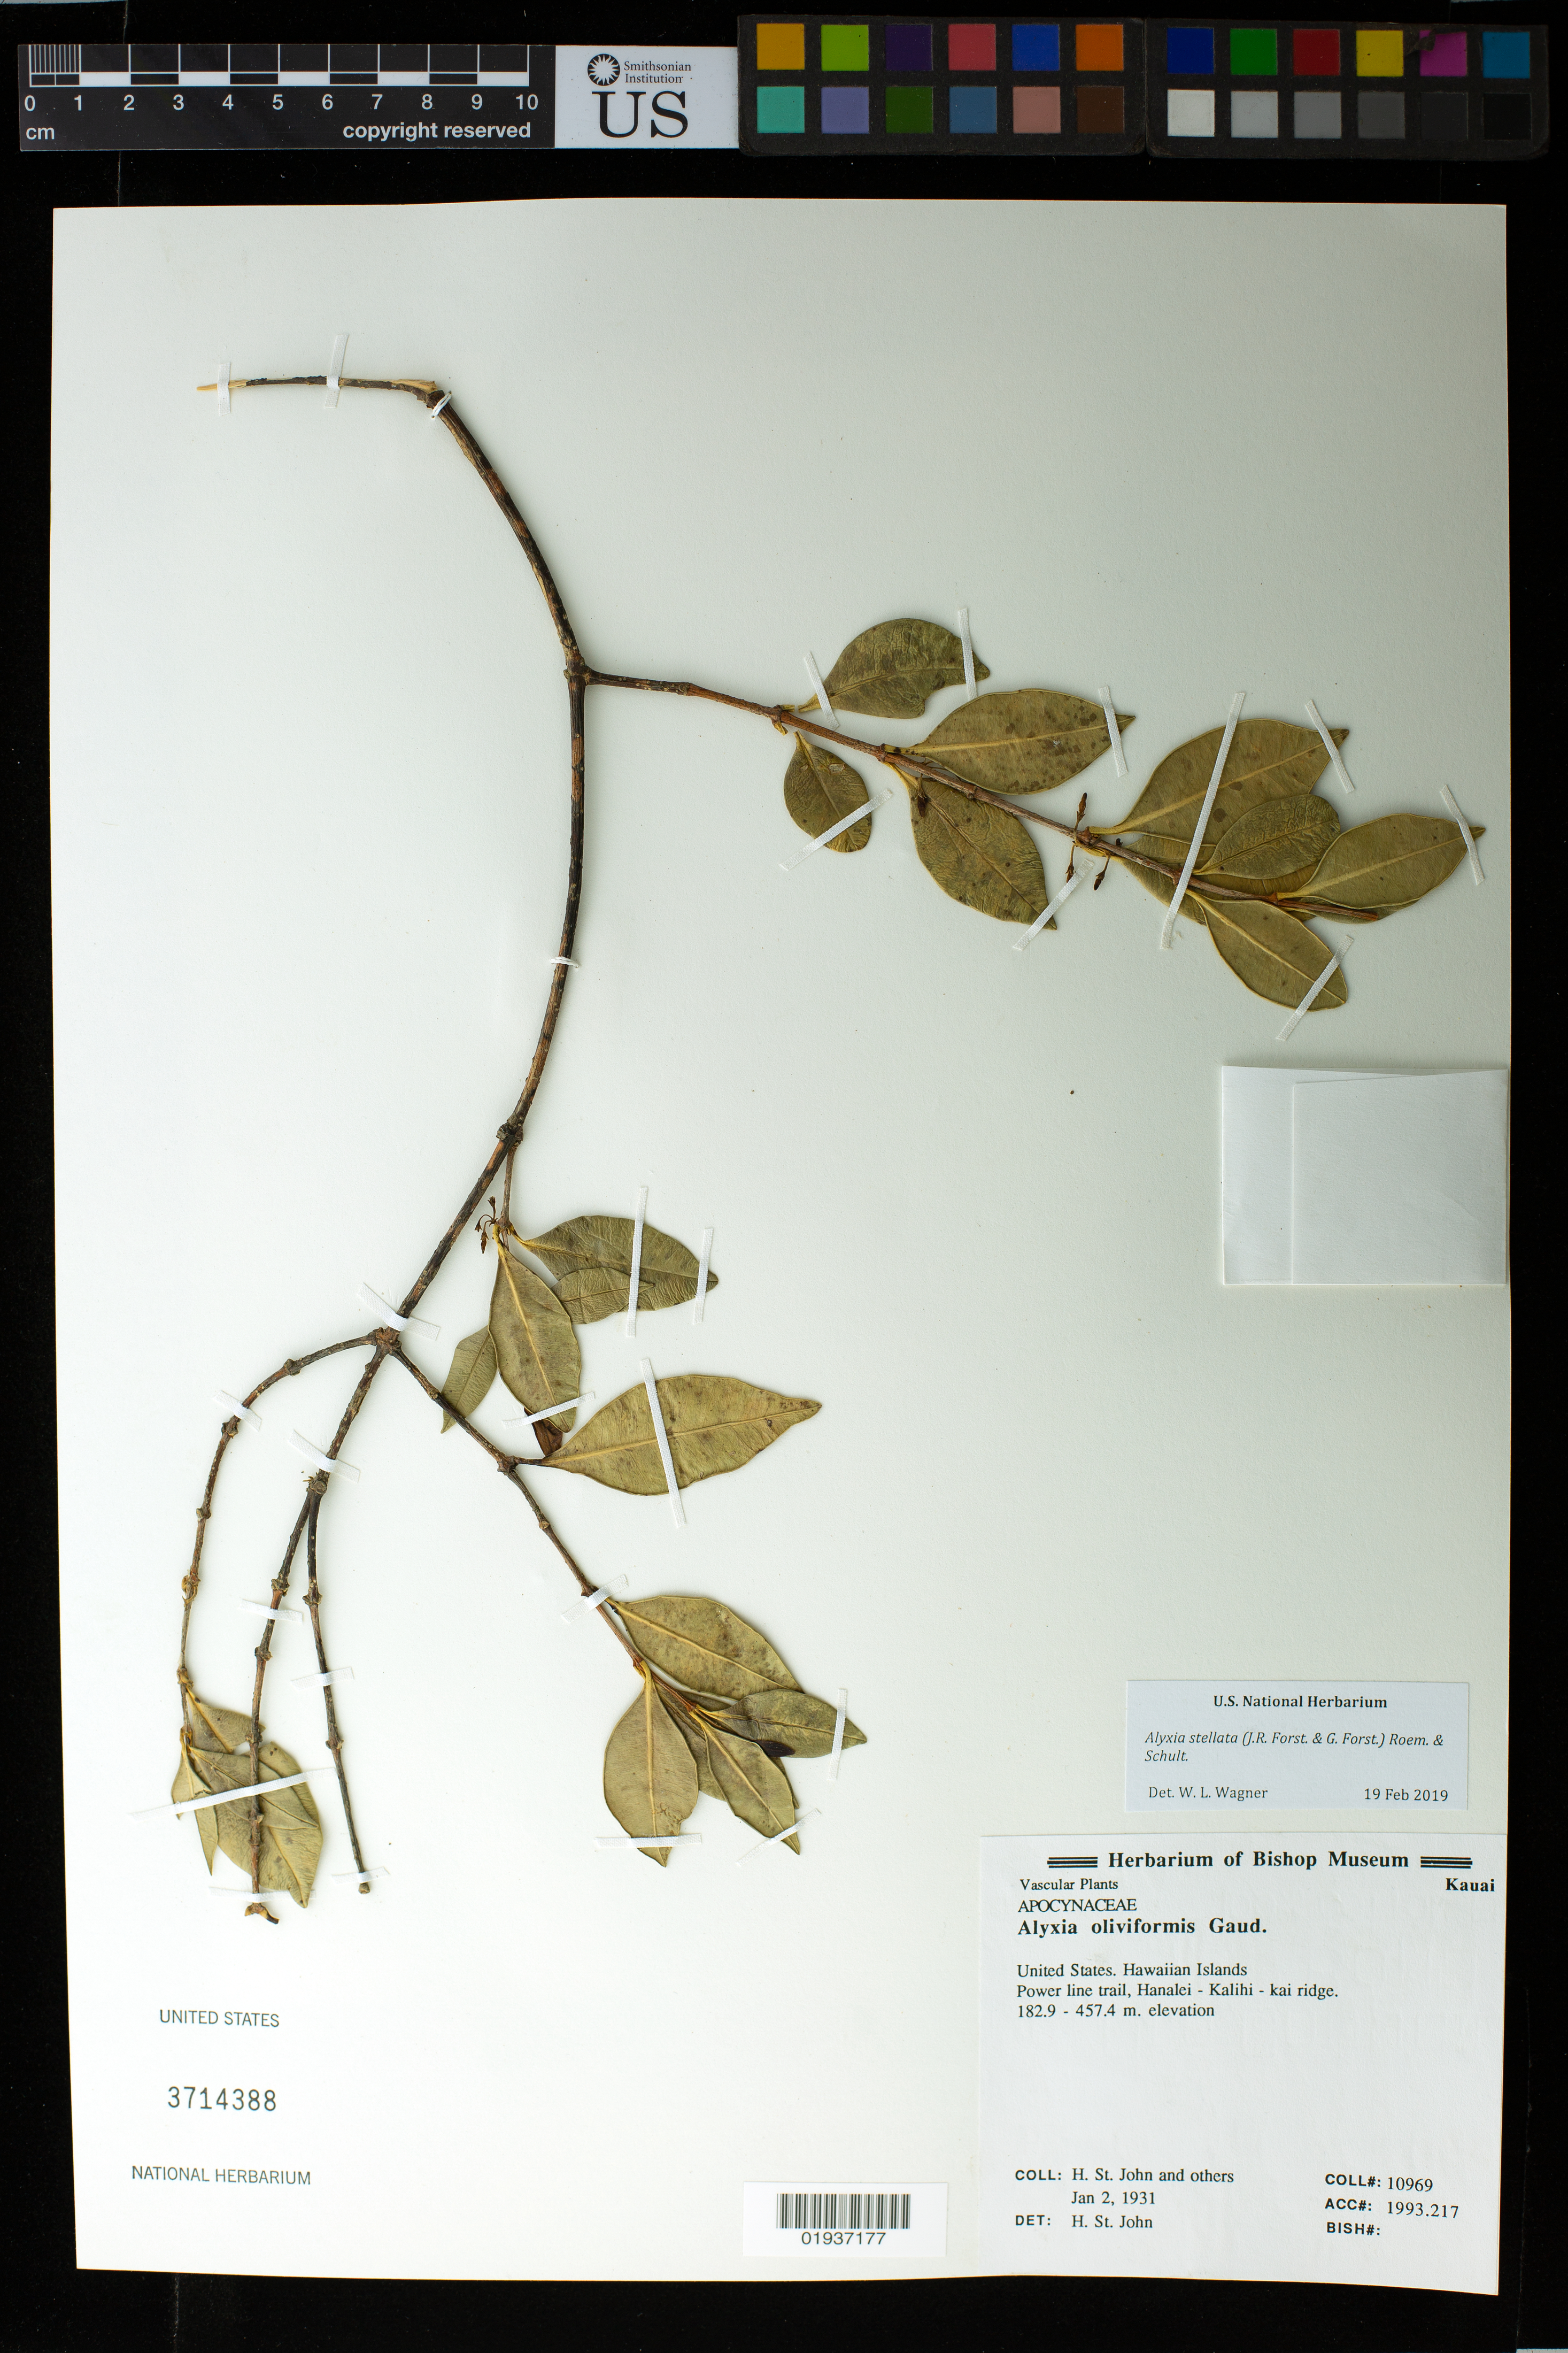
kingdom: Plantae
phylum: Tracheophyta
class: Magnoliopsida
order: Gentianales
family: Apocynaceae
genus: Alyxia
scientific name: Alyxia stellata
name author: (J.R. Forst. & G. Forst.) Roem. & Schult.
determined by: Wagner, W. L., (BOT), Smithsonian Institution - National Museum of Natural History (UNITED STATES)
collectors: H. St. John, E. Y. Hosaka, E. Hume & R. Inafuku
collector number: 10969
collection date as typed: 2 Jan 1931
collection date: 1931-01-02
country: United States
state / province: Hawaii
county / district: Kauai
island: Kaua'i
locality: Power line trail, Hanalei - Kalihikai ridge.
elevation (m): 183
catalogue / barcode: US 3714388